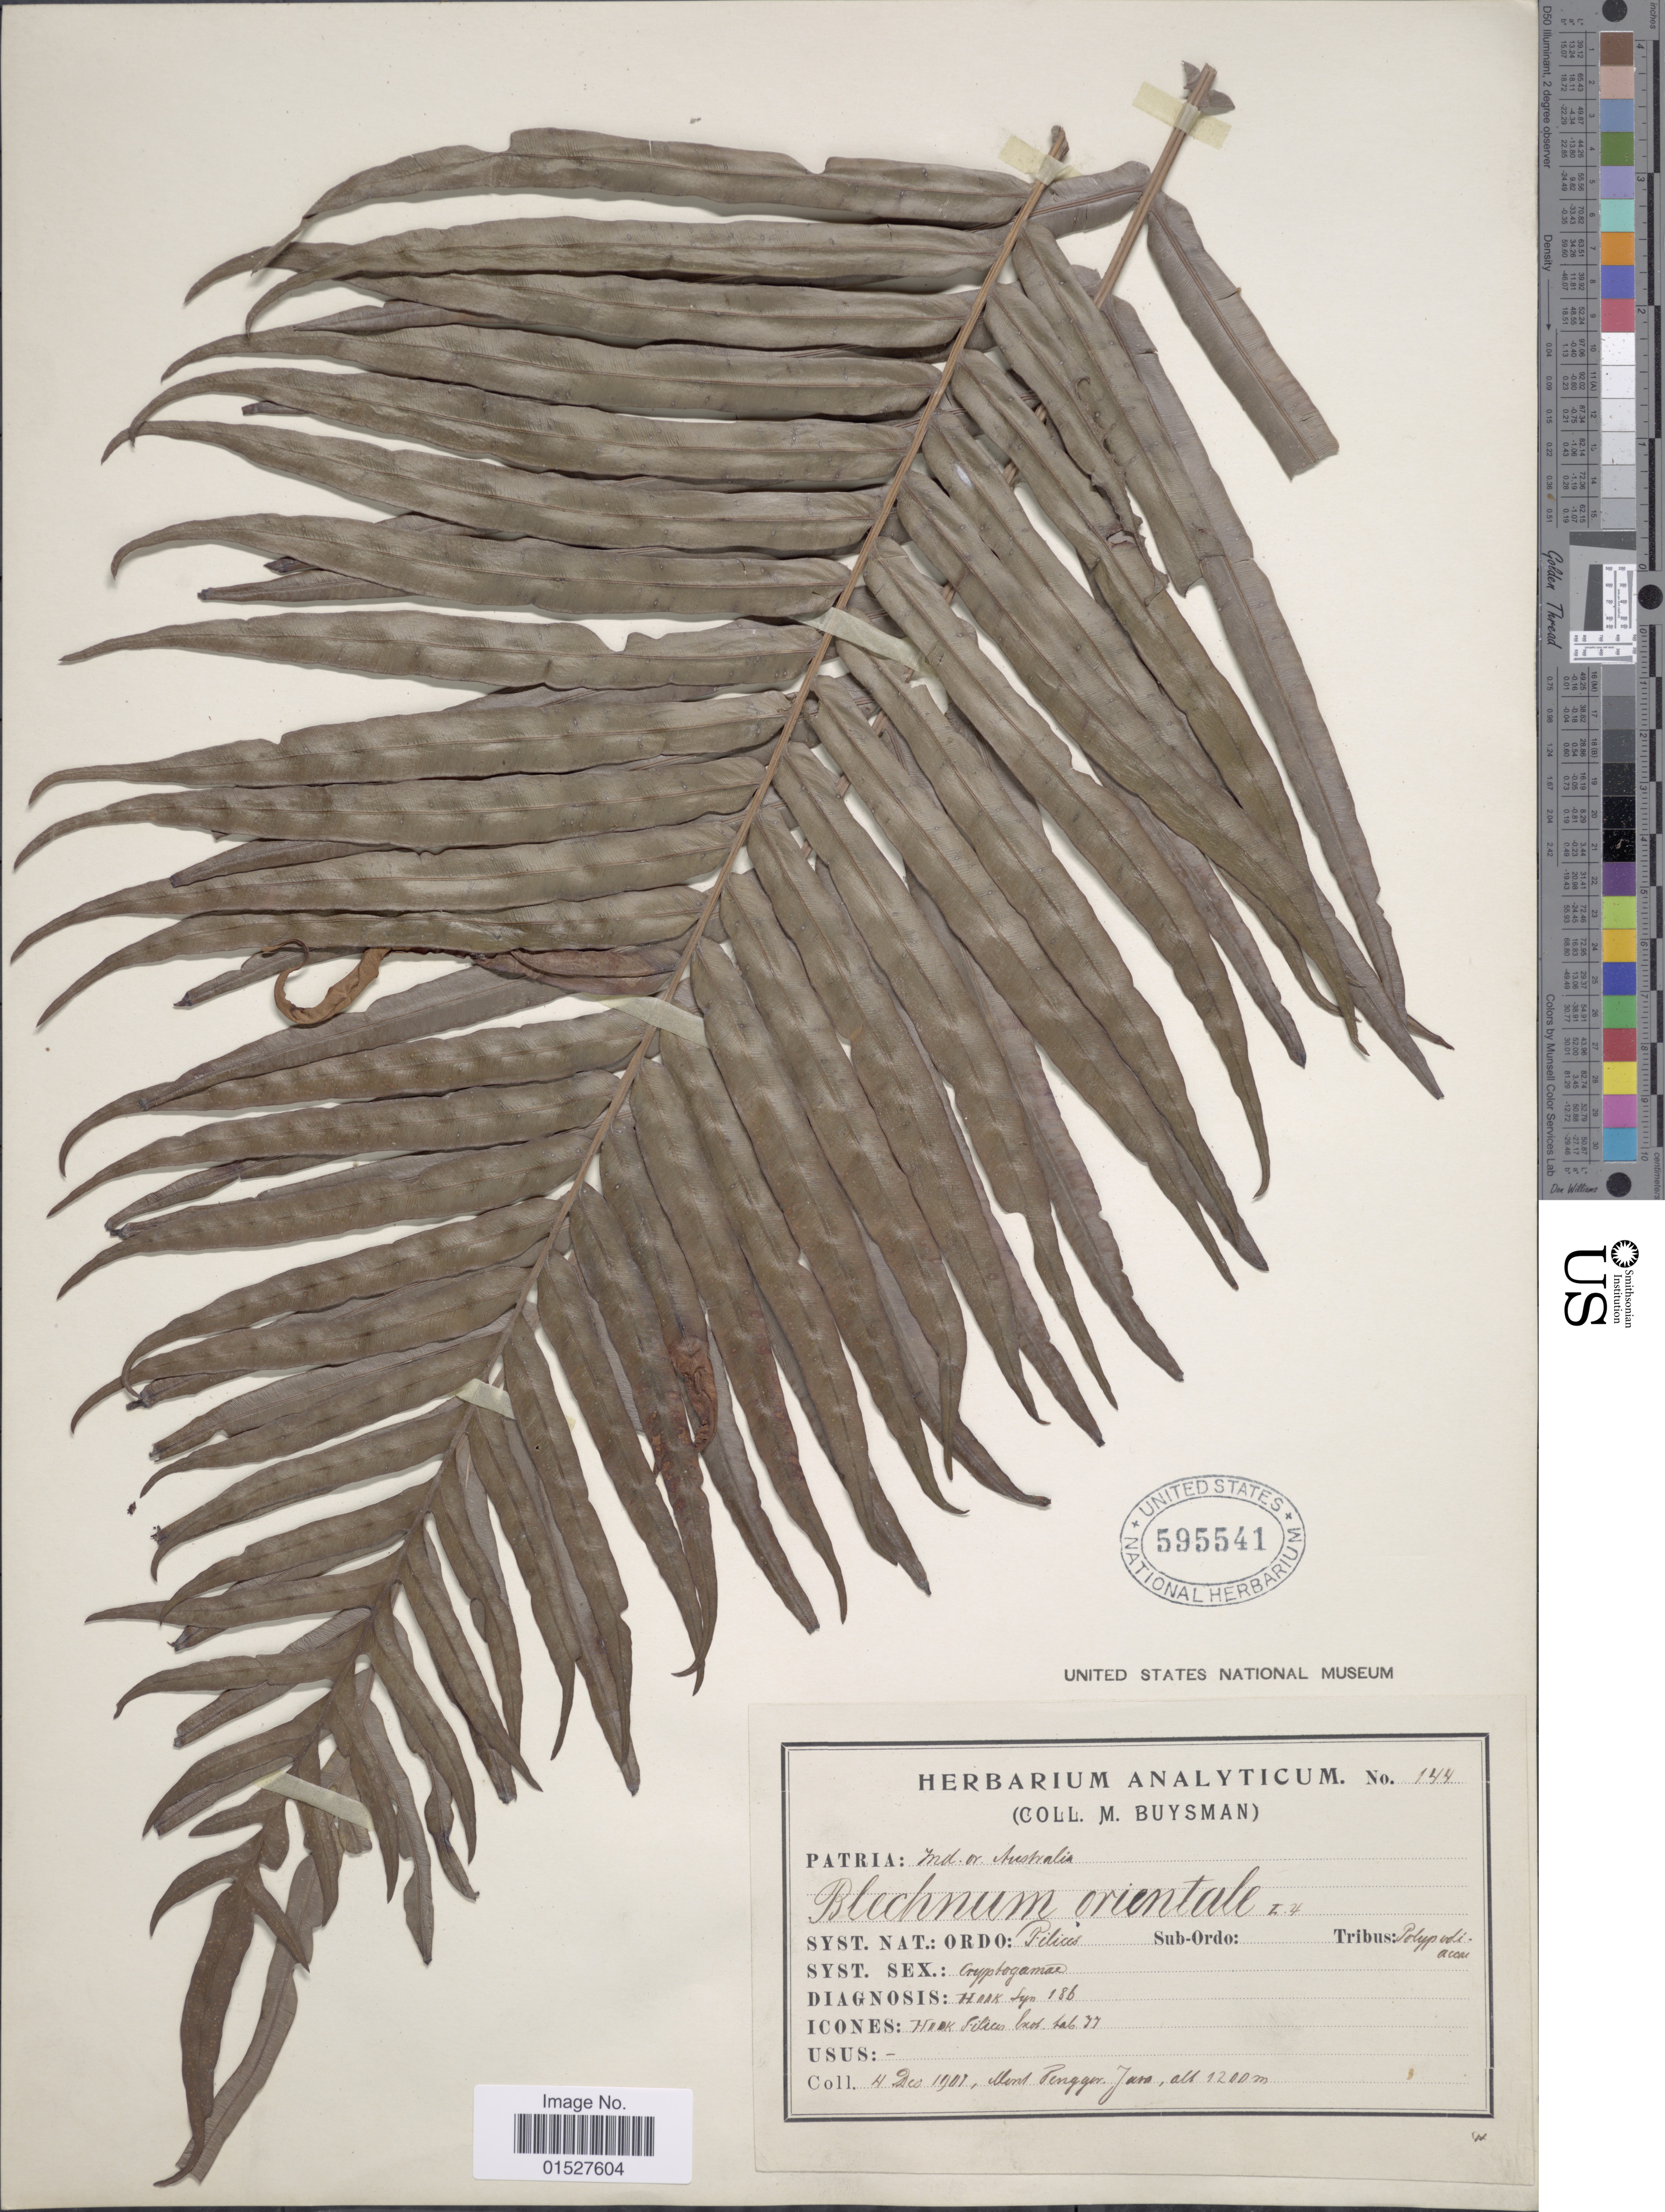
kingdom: Plantae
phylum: Tracheophyta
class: Polypodiopsida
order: Polypodiales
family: Blechnaceae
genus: Blechnum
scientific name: Blechnum orientale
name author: L.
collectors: M. Buysman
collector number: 144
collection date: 1901-12-04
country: Indonesia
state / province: Java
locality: Patria: Ind. or Australia. Mont. Penggar, Java.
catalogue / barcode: US 595541